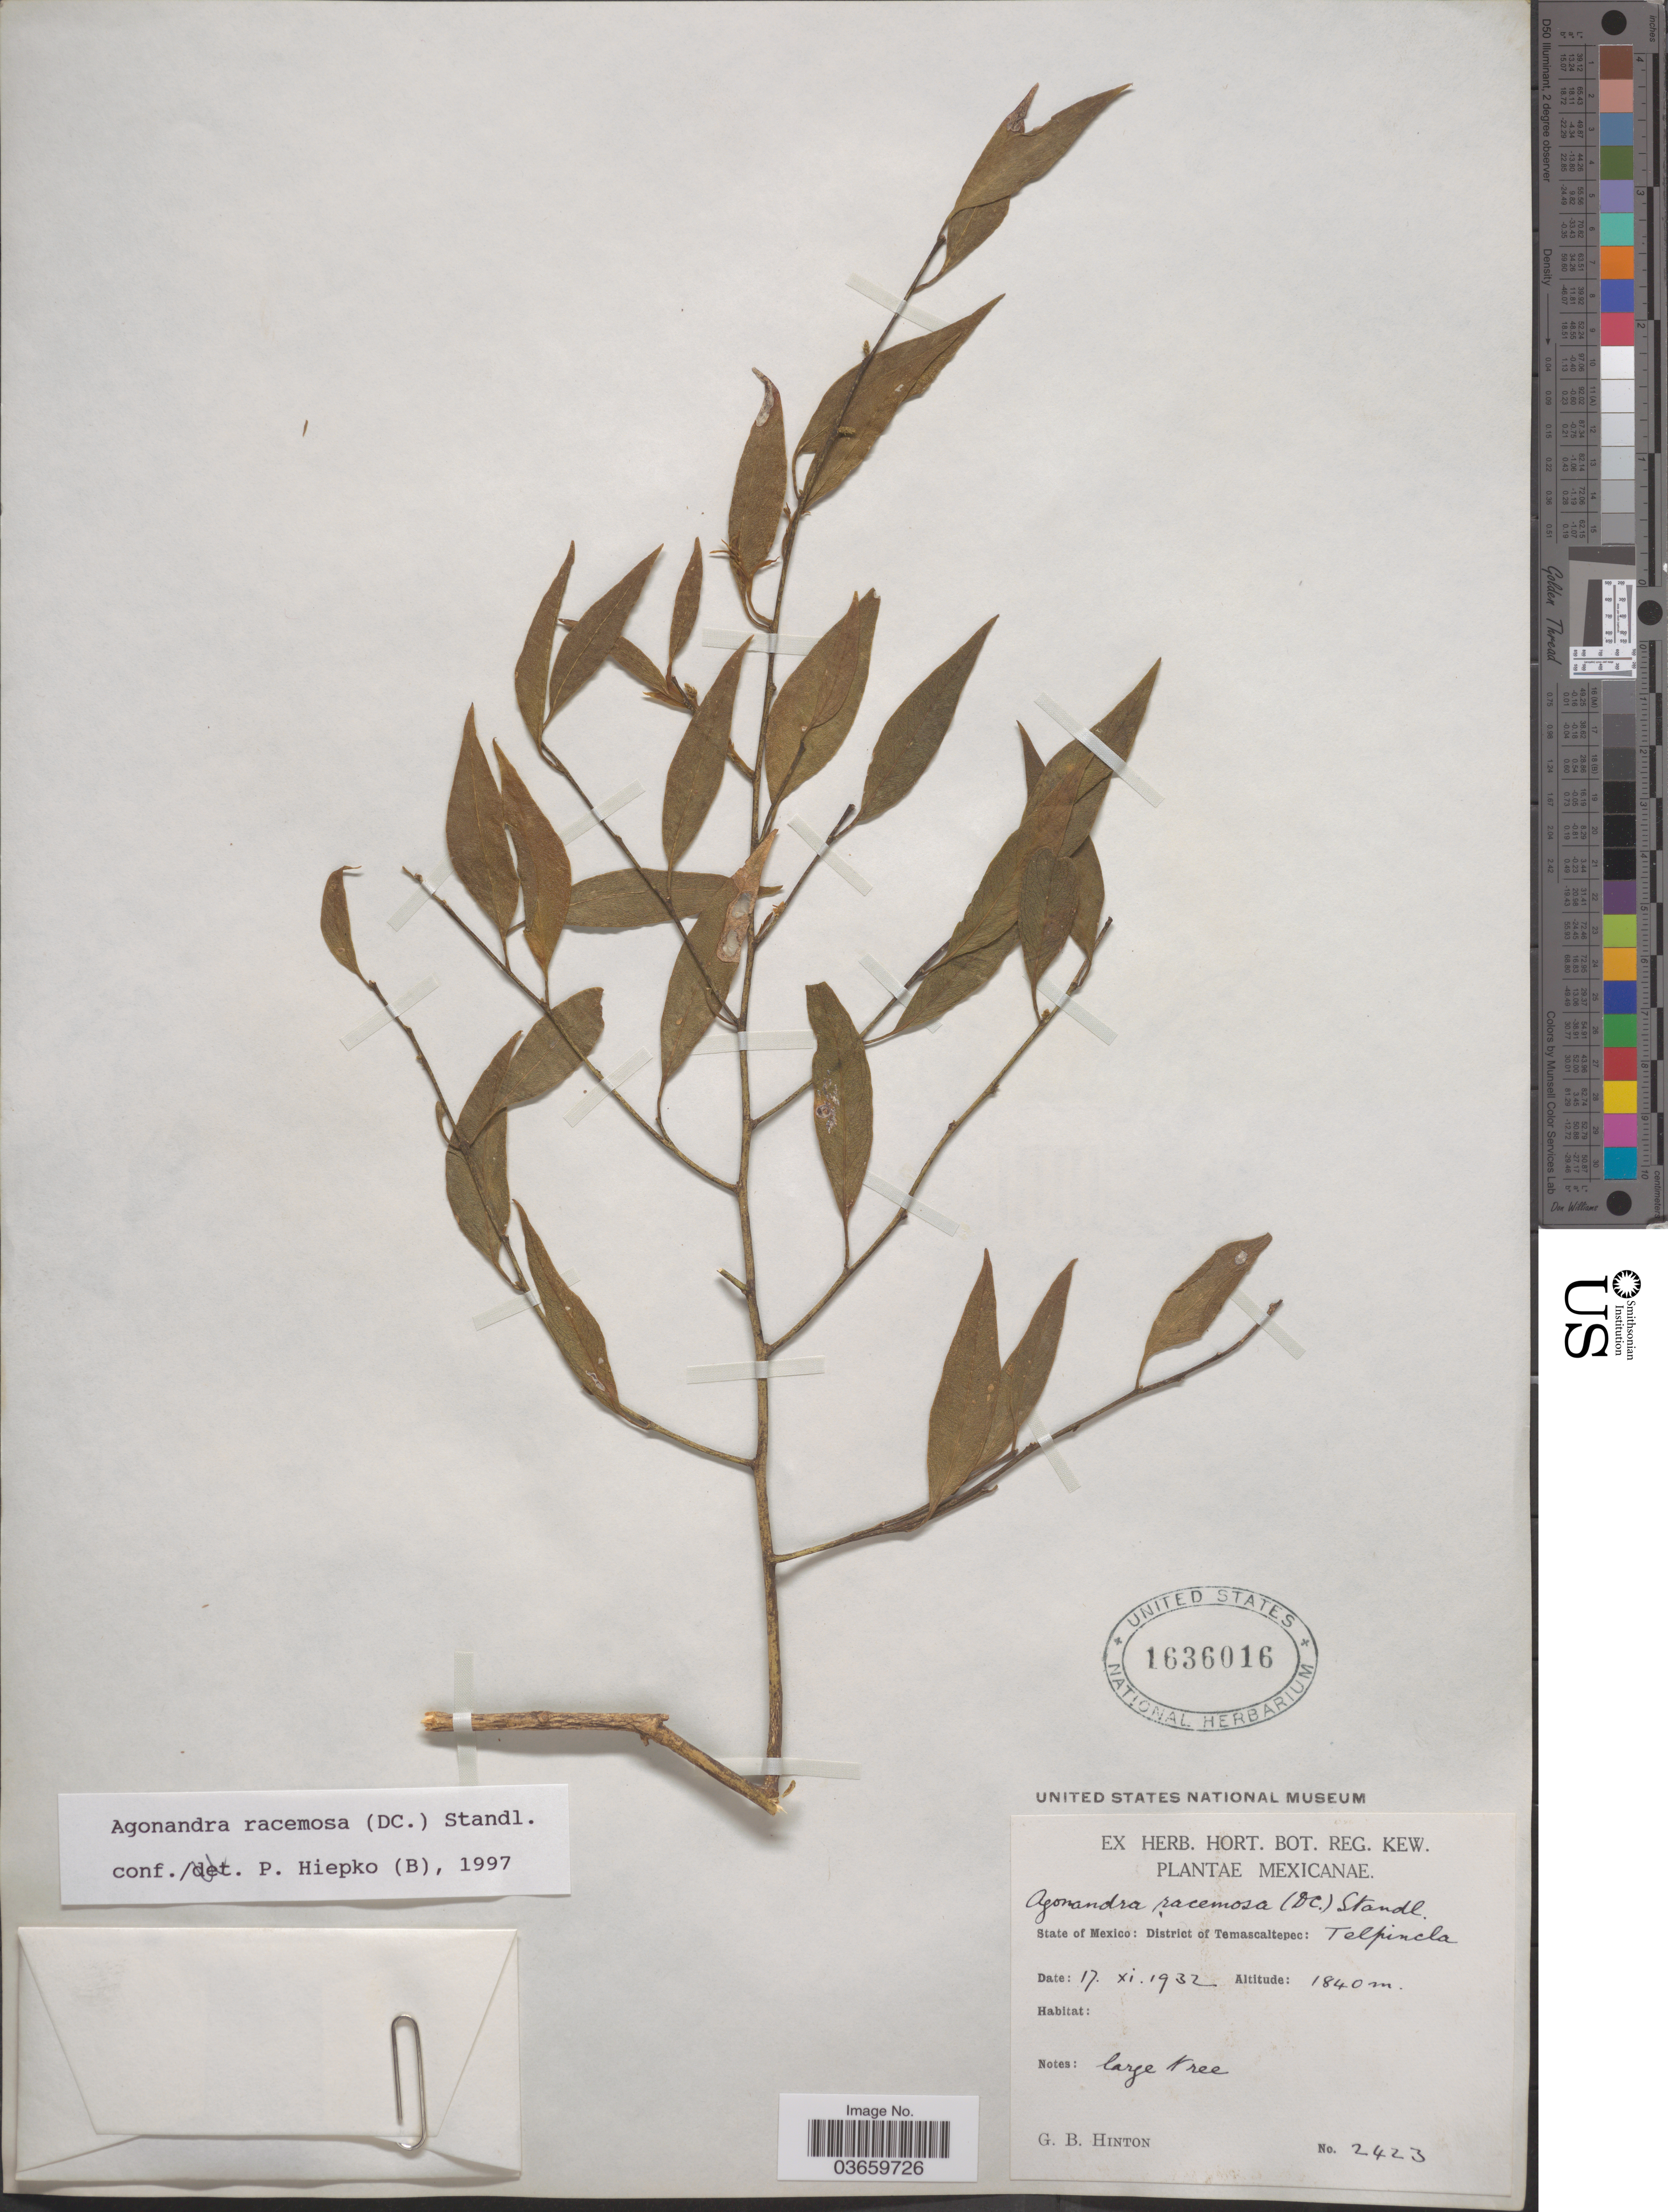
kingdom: Plantae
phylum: Tracheophyta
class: Magnoliopsida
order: Santalales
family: Opiliaceae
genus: Agonandra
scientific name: Agonandra racemosa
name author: (DC.) Standl.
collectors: G. B. Hinton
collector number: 2423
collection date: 1932-11-17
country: Mexico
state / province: México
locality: District of Temascaltepec: Telpincla.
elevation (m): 1840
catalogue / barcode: US 1636016